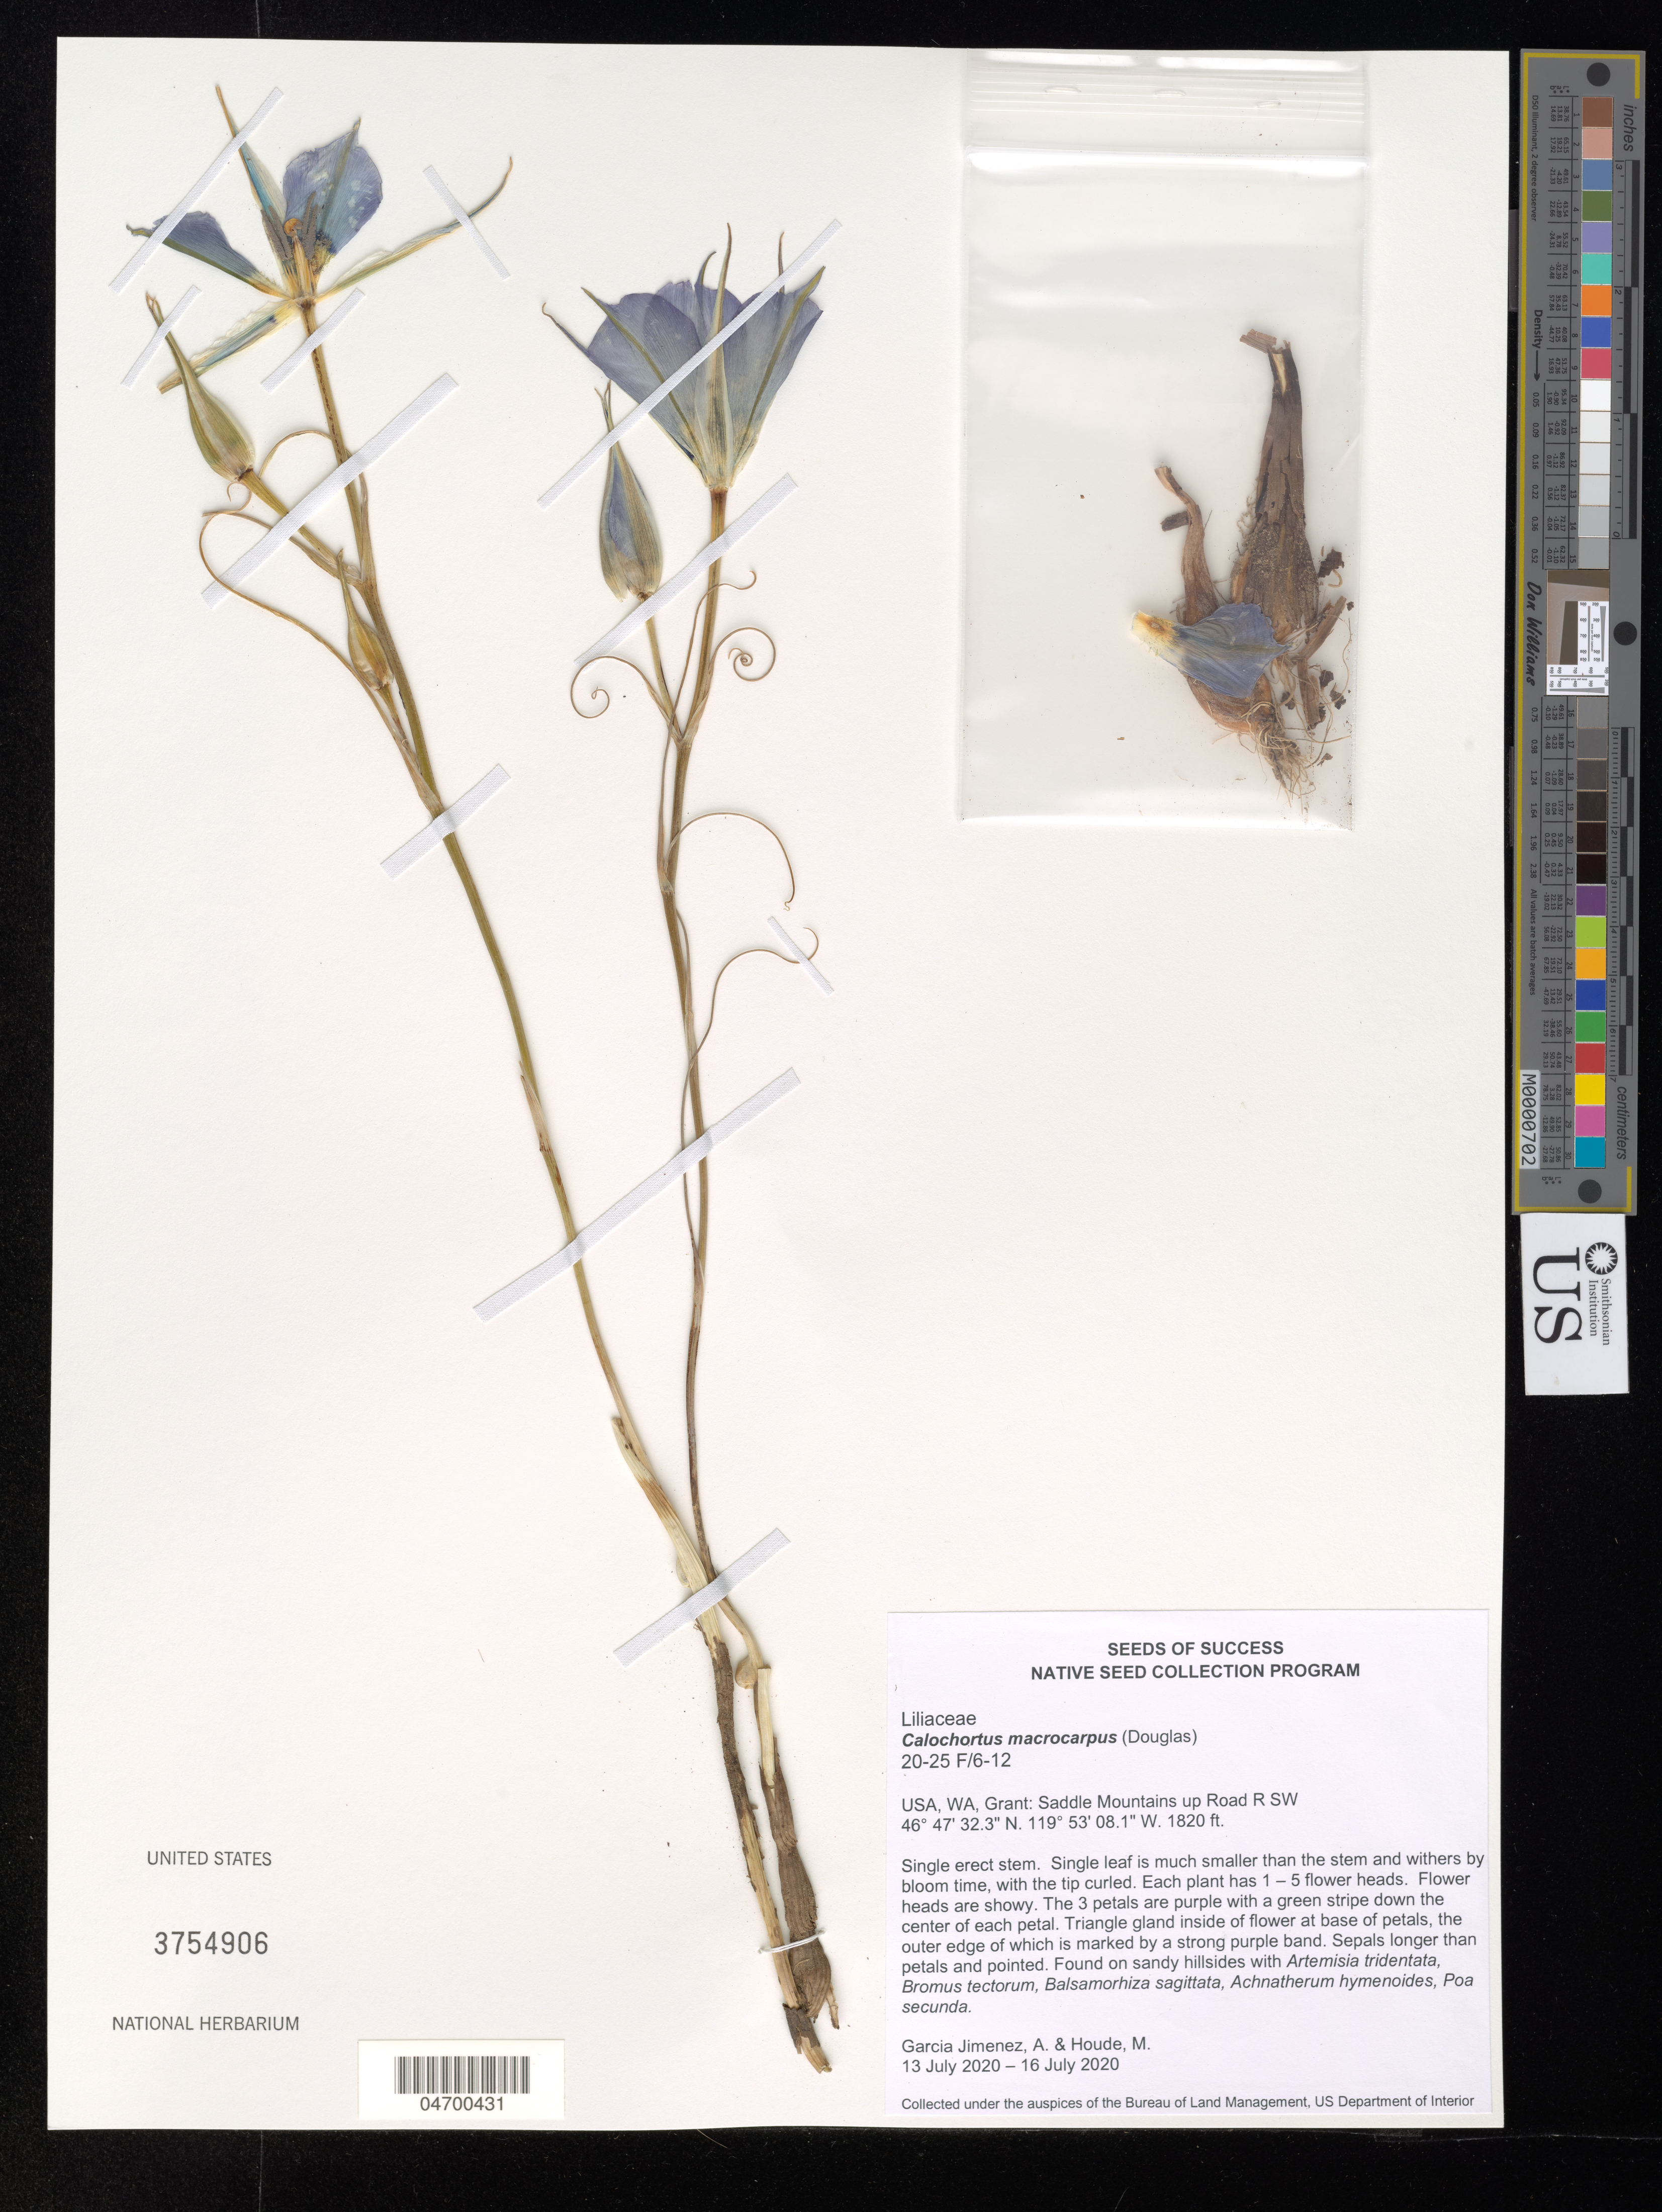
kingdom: Plantae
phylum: Tracheophyta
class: Liliopsida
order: Liliales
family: Liliaceae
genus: Calochortus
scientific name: Calochortus macrocarpus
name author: Douglas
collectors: A. Garcia Jimenez & H. Vielstich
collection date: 2020-07-13/2020-07-16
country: United States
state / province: Washington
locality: WA, Grant: Saddle Mountains up Road R SW.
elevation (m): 555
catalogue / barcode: US 3754906